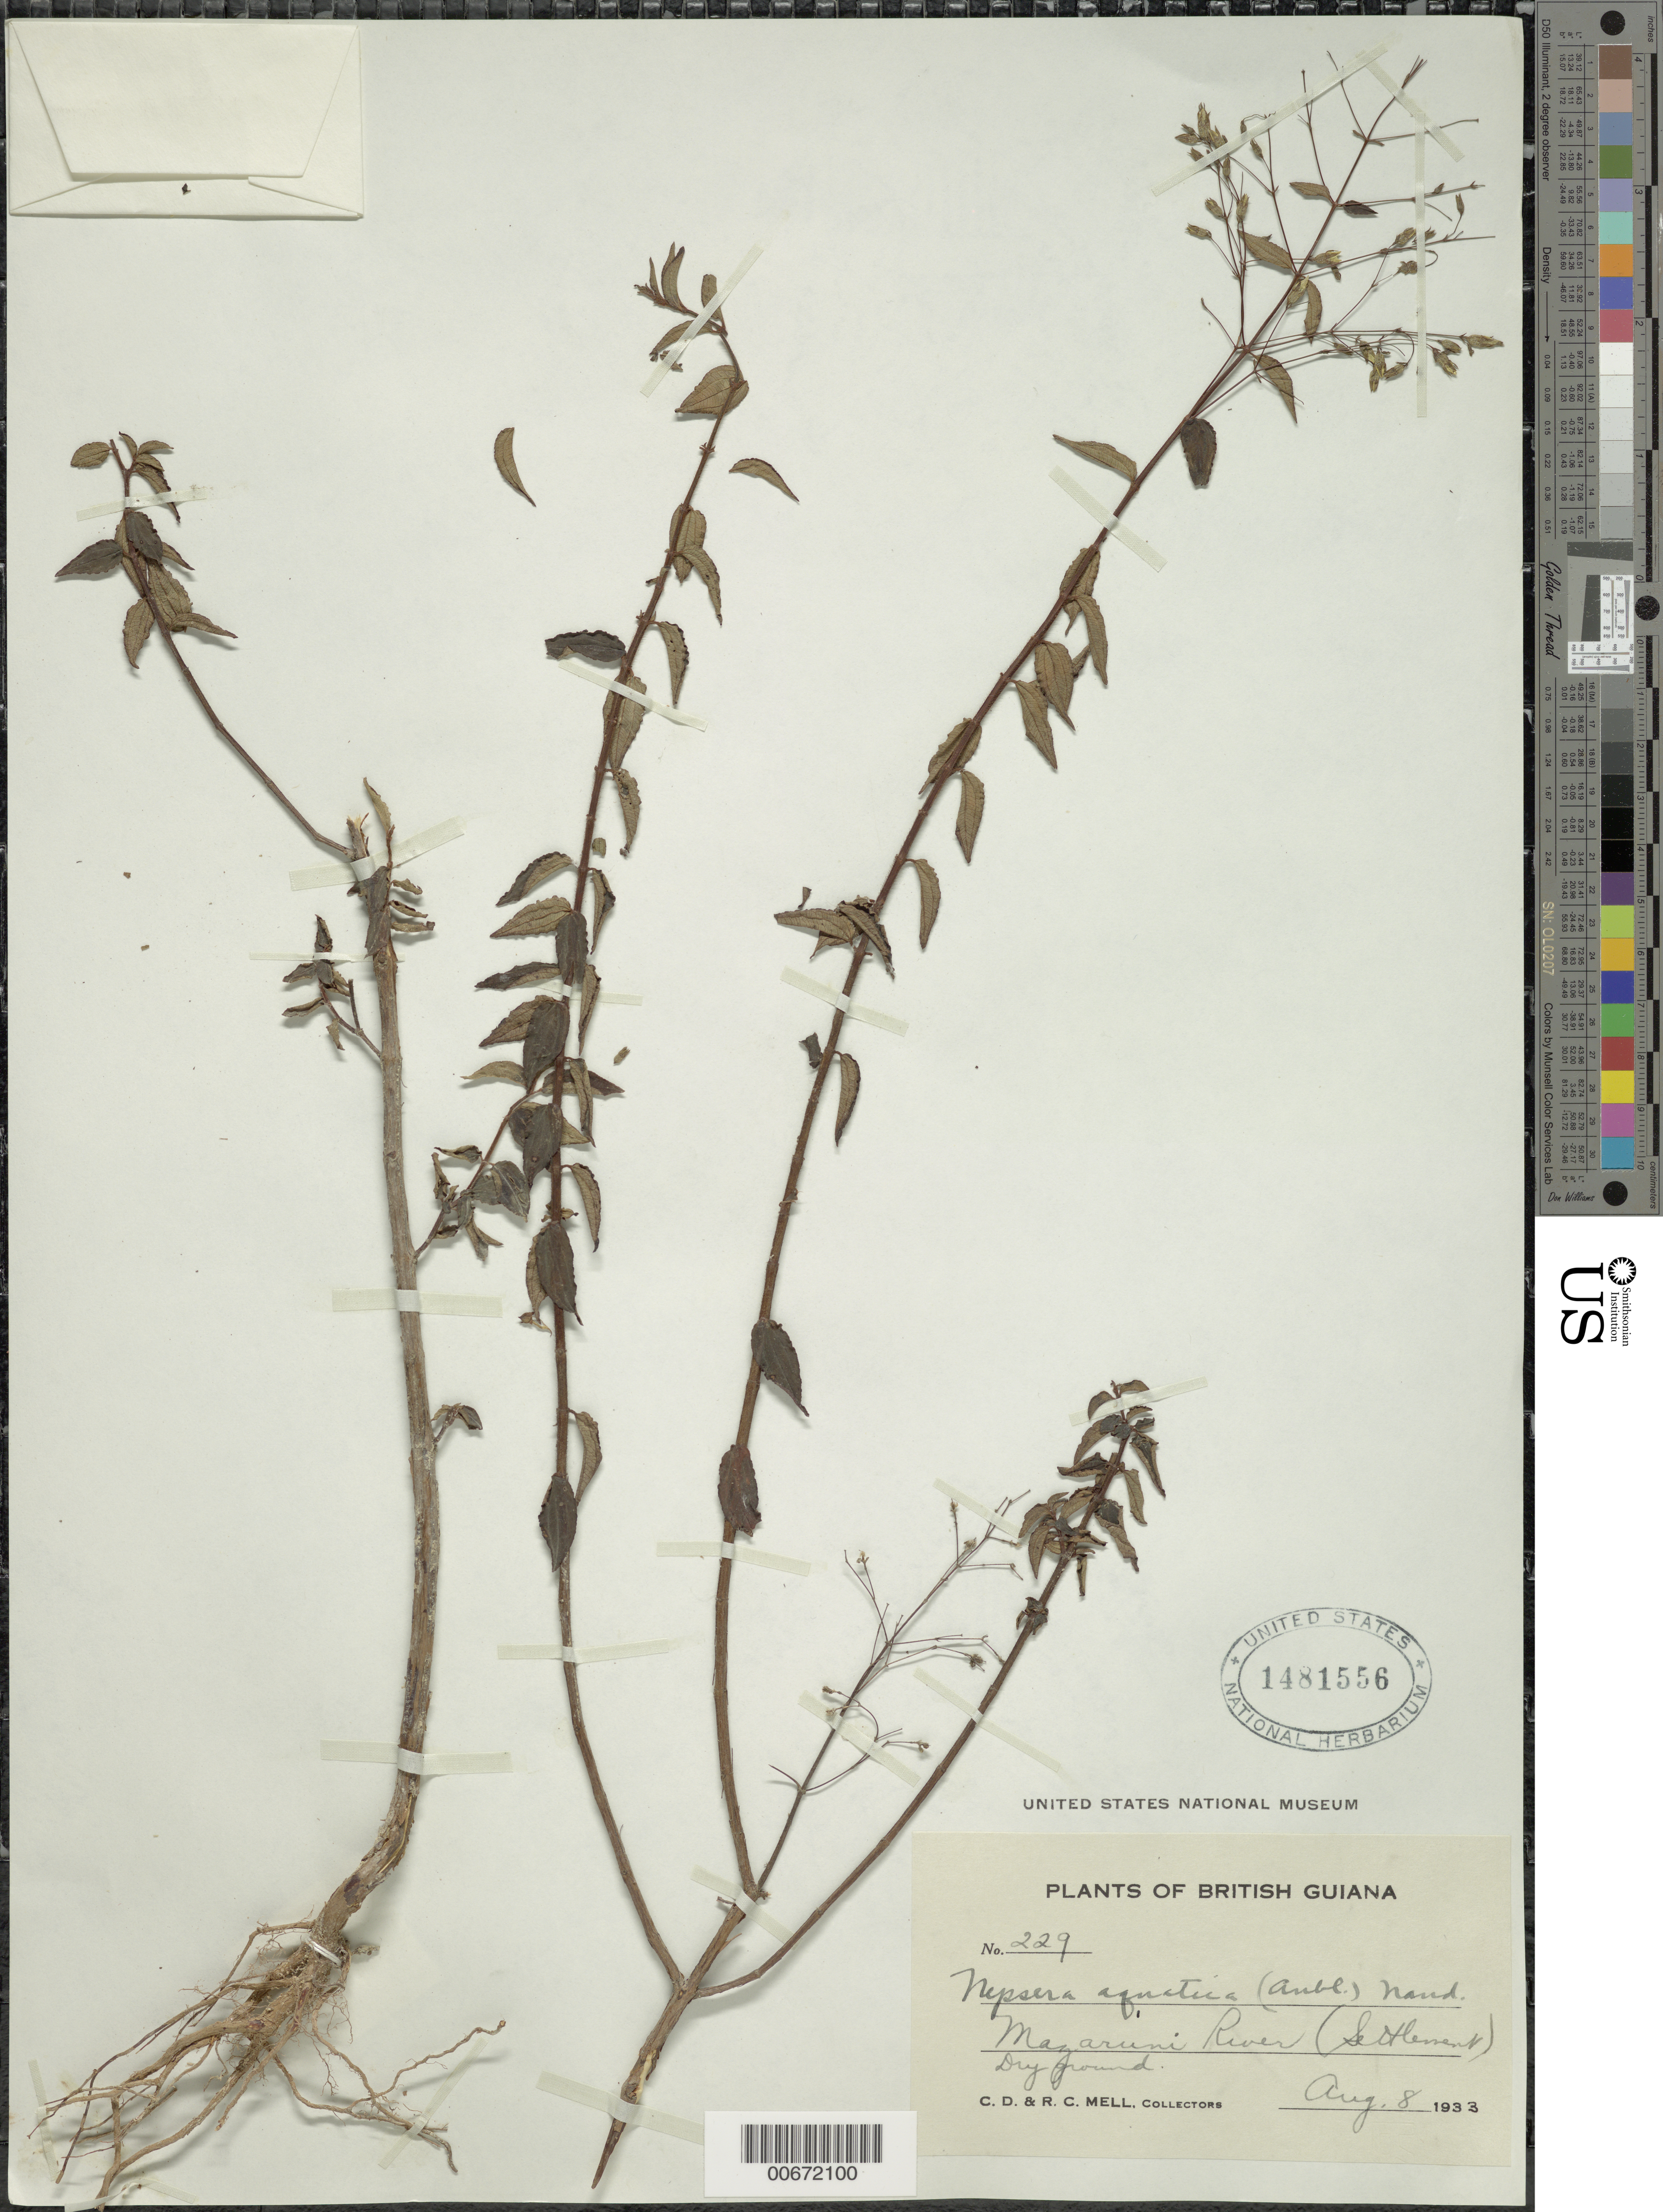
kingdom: Plantae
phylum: Tracheophyta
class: Magnoliopsida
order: Myrtales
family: Melastomataceae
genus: Nepsera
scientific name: Nepsera aquatica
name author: (Aubl.) Naudin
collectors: C. D. Mell & R. Mell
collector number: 229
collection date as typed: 8-Aug-33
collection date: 1933-08-08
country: Guyana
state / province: Cuyuni-Mazaruni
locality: Mazaruni R. (settlement)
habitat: Dry ground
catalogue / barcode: US 1481556